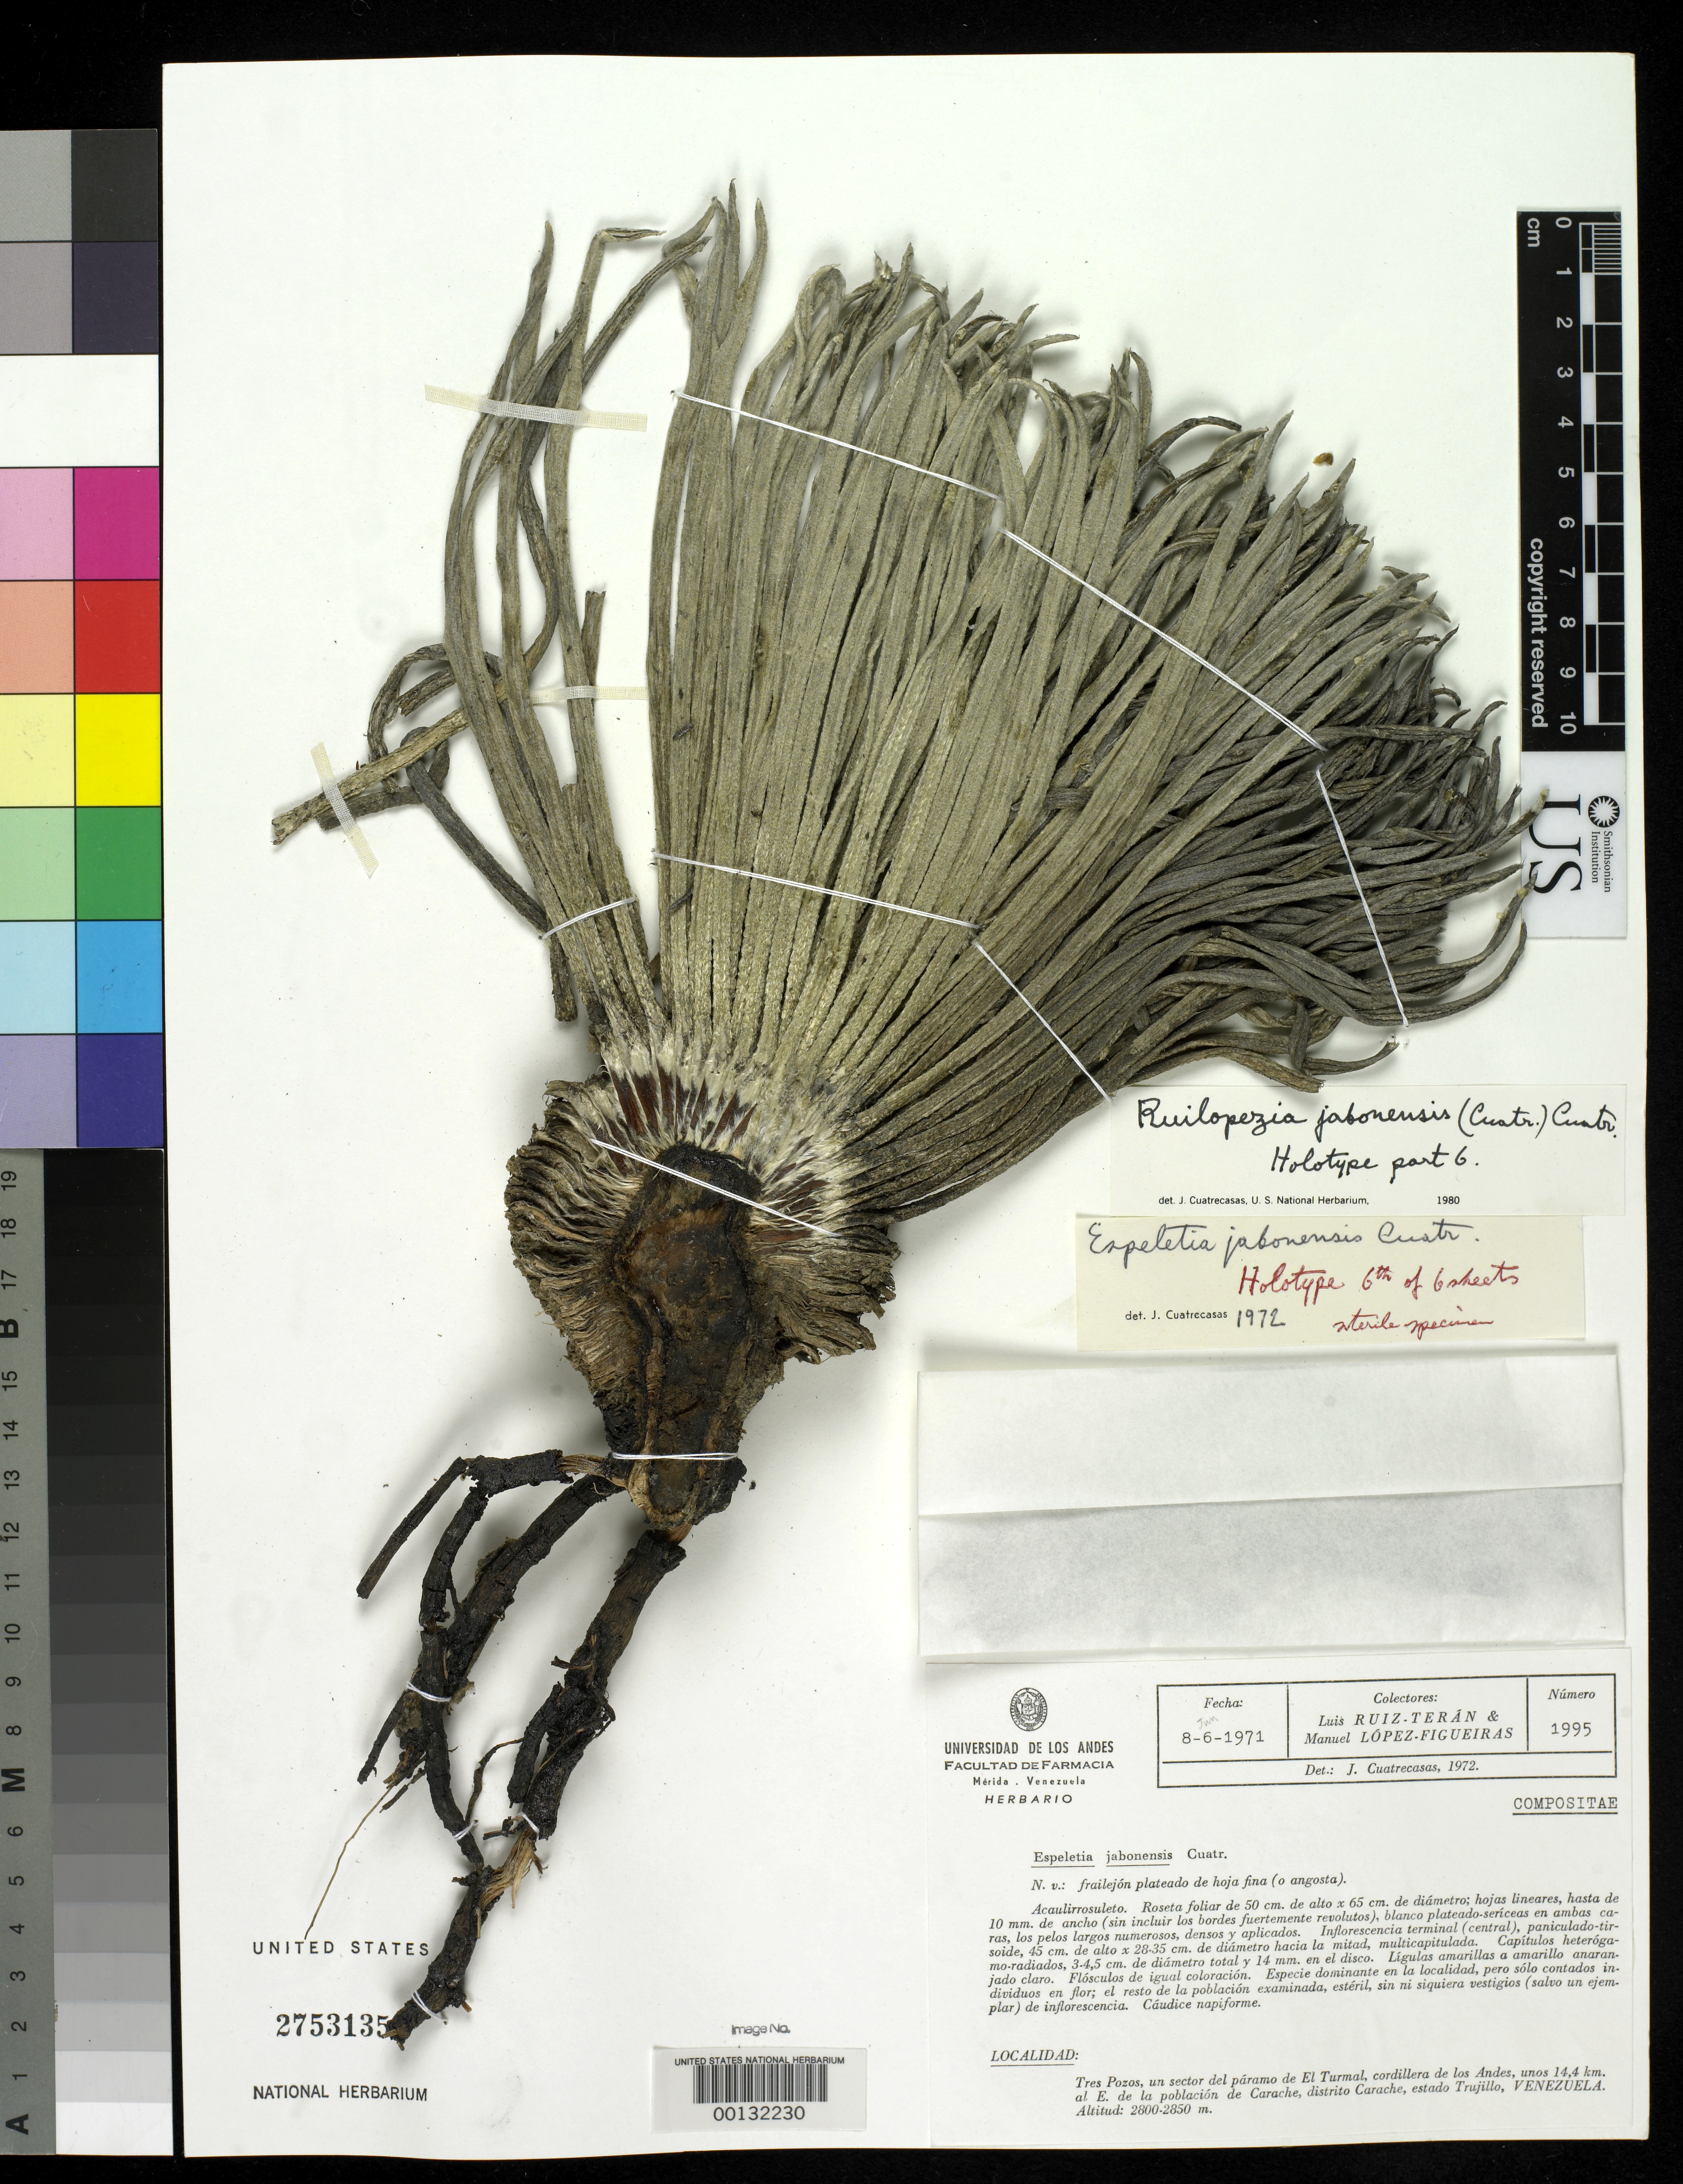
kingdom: Plantae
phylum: Tracheophyta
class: Magnoliopsida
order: Asterales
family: Asteraceae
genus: Espeletia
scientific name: Espeletia jabonensis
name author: Cuatrec.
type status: Holotype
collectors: L. E. Ruíz-Terán & M. López Figueiras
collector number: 1995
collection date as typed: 08 Jun 1971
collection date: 1971-06-08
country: Venezuela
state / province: Trujillo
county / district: Carache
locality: Tres Pozos, Páramo del Turmal, Cordillera de Los Andes, 14.4 km E de la poblacion de Carache. [Tres Pozos, Páramo del Turmal, Cordillera de Los Andes, 14.4 km E of the village of Carache.]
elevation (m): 2800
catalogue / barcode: US 2753135